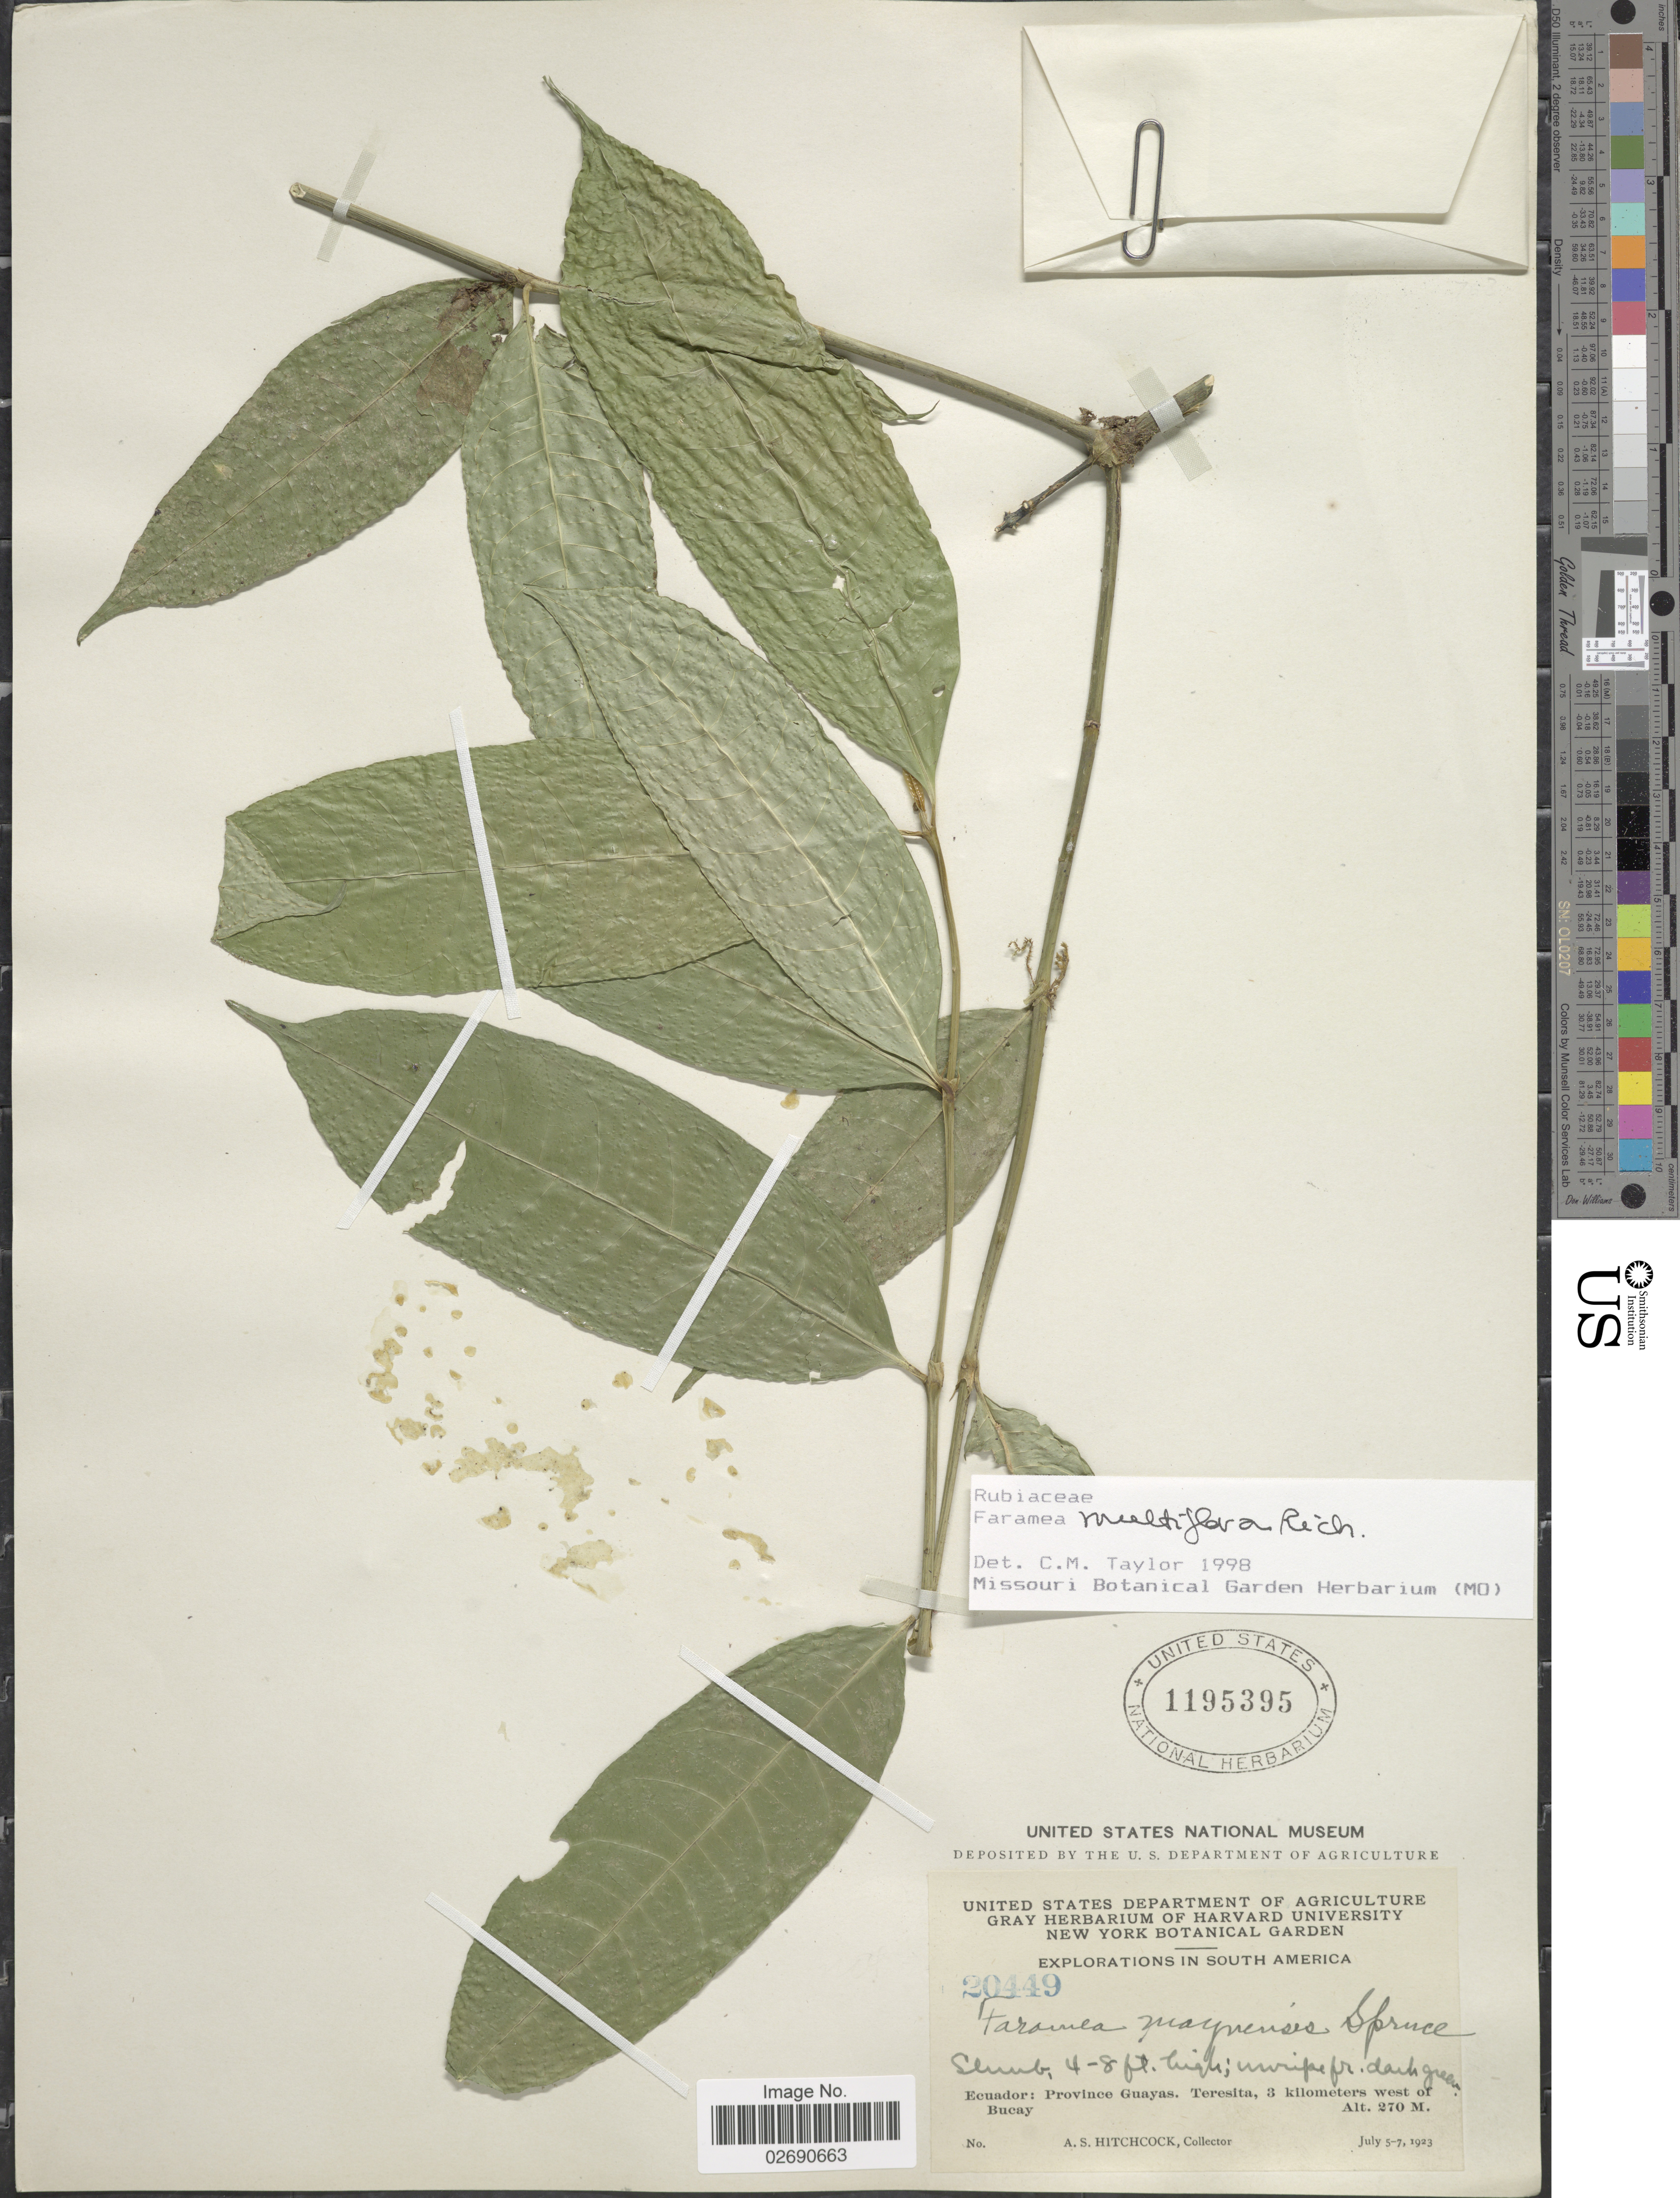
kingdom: Plantae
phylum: Tracheophyta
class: Magnoliopsida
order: Gentianales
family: Rubiaceae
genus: Faramea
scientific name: Faramea multiflora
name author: A. Rich. ex DC.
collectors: A. S. Hitchcock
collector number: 20449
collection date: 1923-07-05/1923-07-07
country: Ecuador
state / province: Guayas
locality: Teresita, 3 kilometers west of Bucay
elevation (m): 270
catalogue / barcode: US 1195395